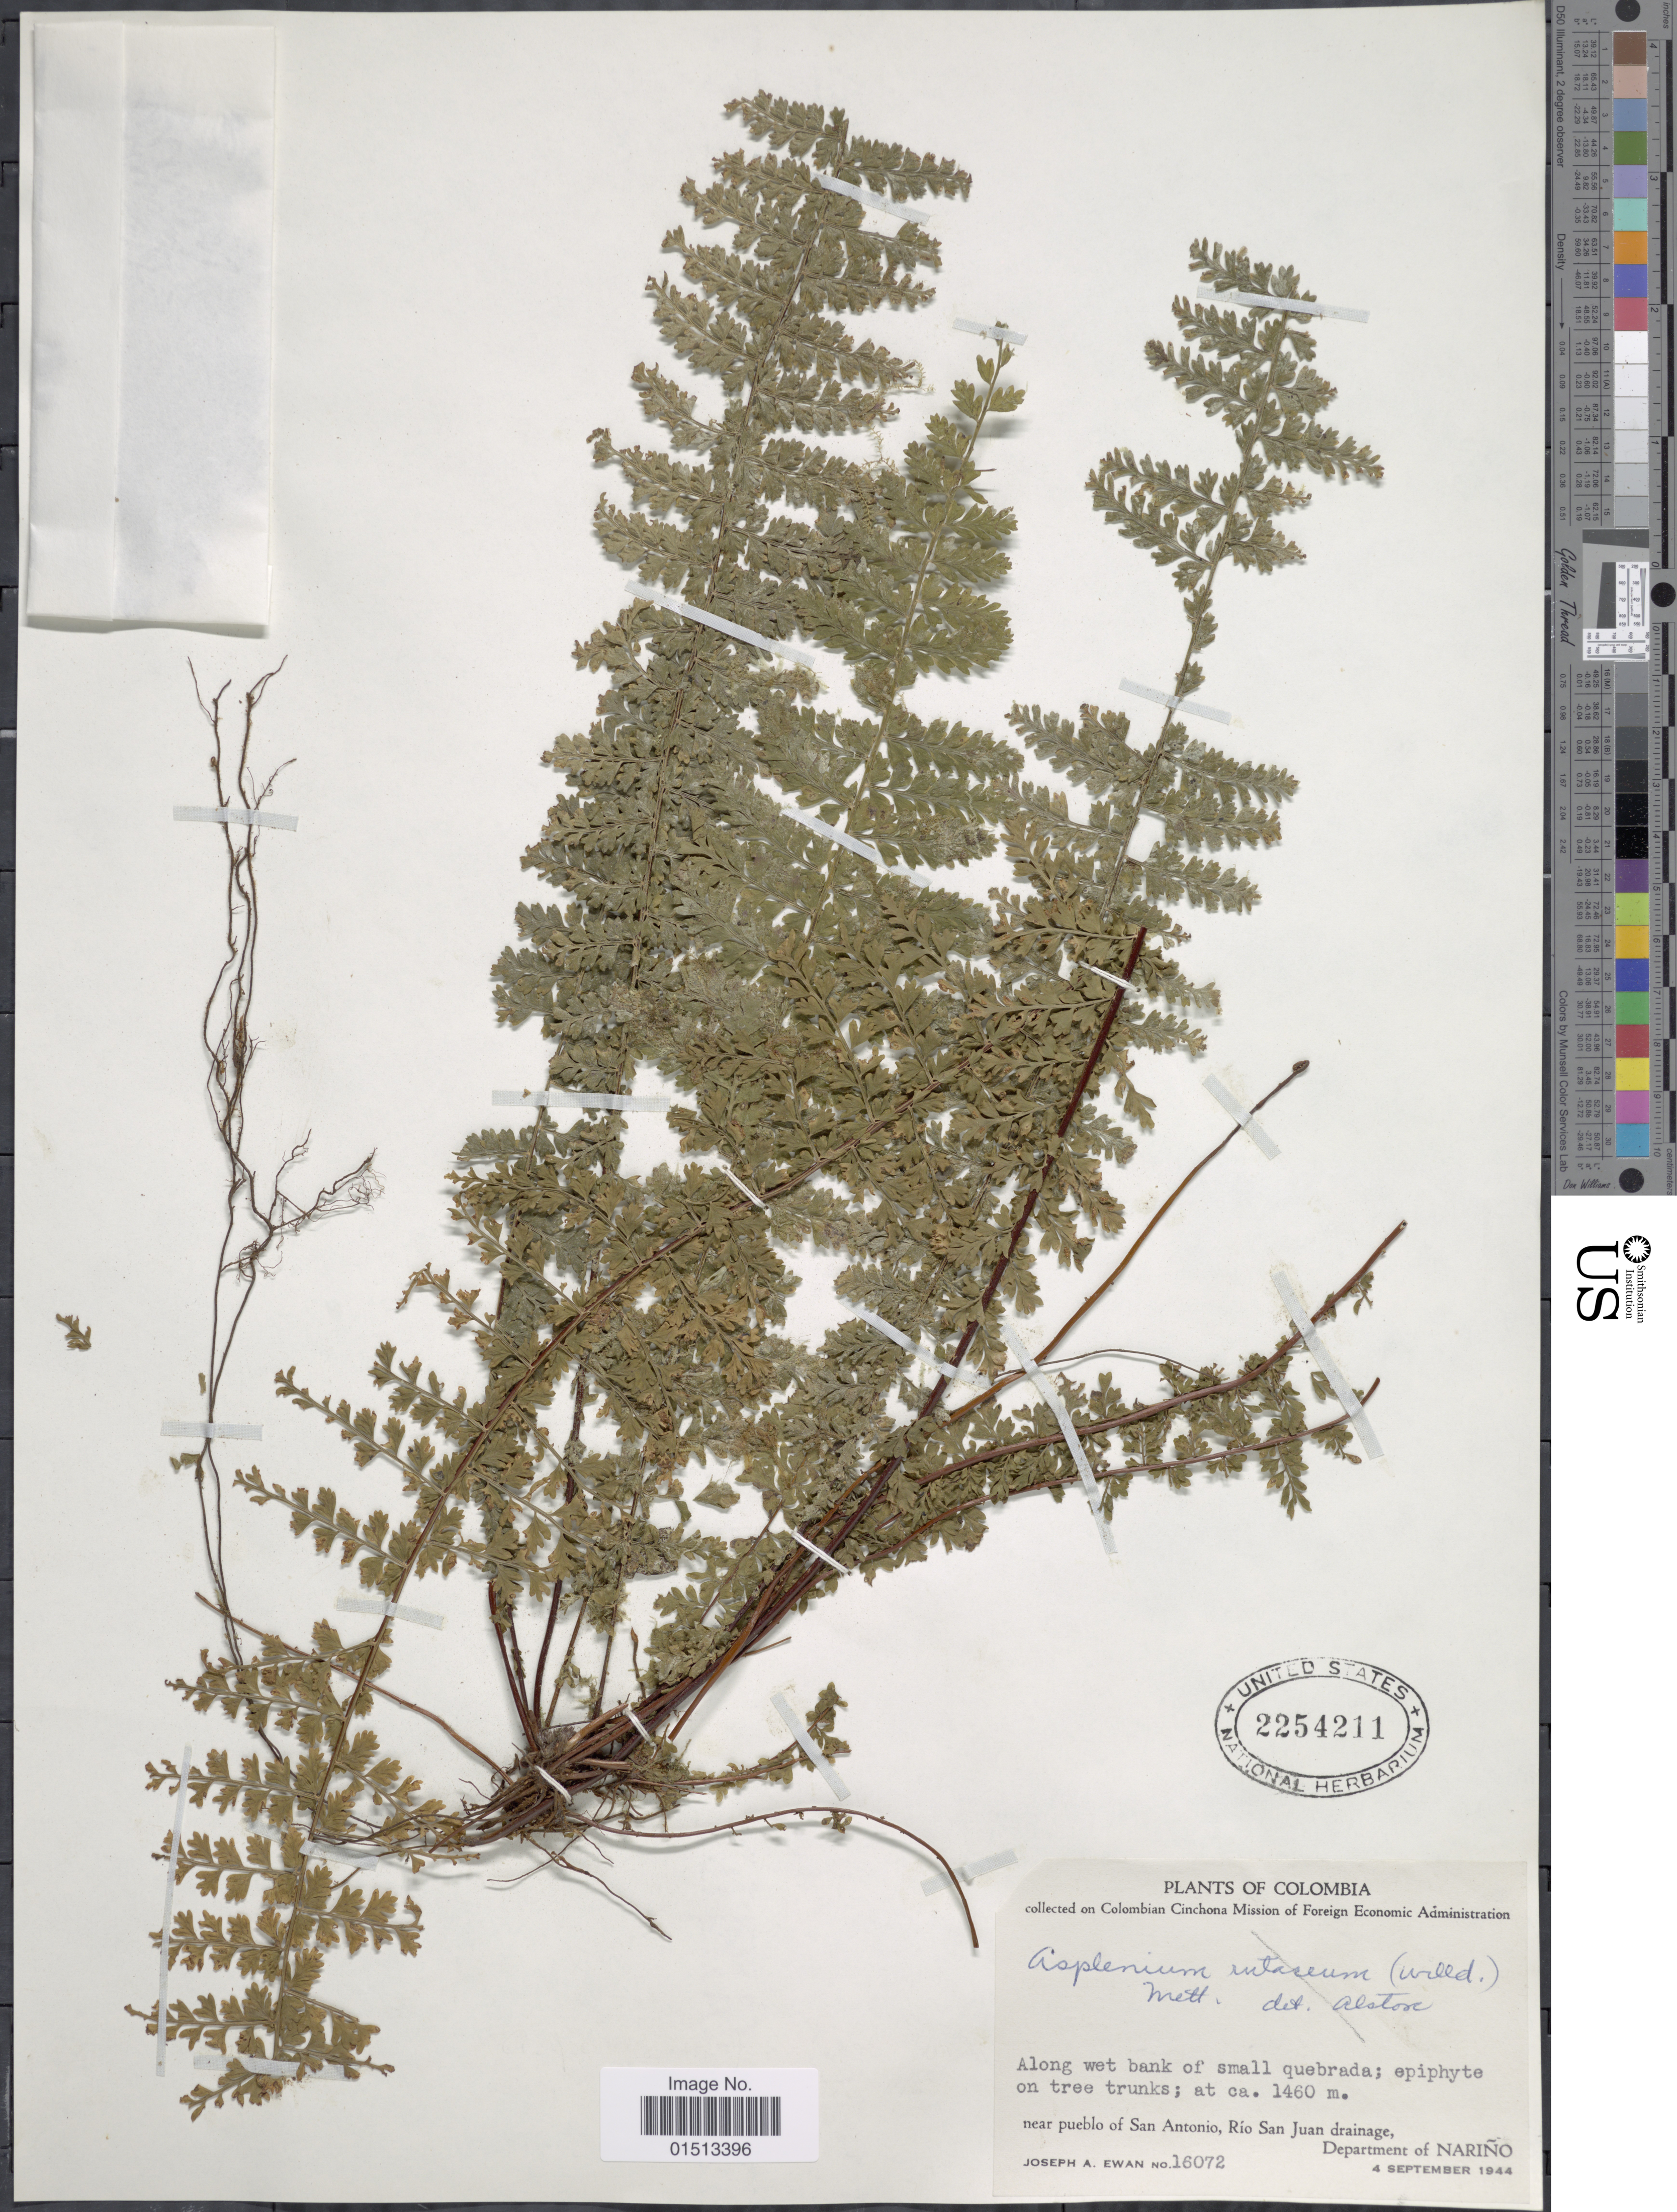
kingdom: Plantae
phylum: Tracheophyta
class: Polypodiopsida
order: Polypodiales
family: Aspleniaceae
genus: Asplenium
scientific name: Asplenium cristatum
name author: Lam.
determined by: Reis, A.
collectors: J. A. Ewan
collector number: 16072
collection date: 1944-09-04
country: Colombia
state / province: Nariño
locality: Along wet bank of small quebrada, near pueblo of San Antonio, Rio San Juan drainage.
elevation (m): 1460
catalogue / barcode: US 2254211